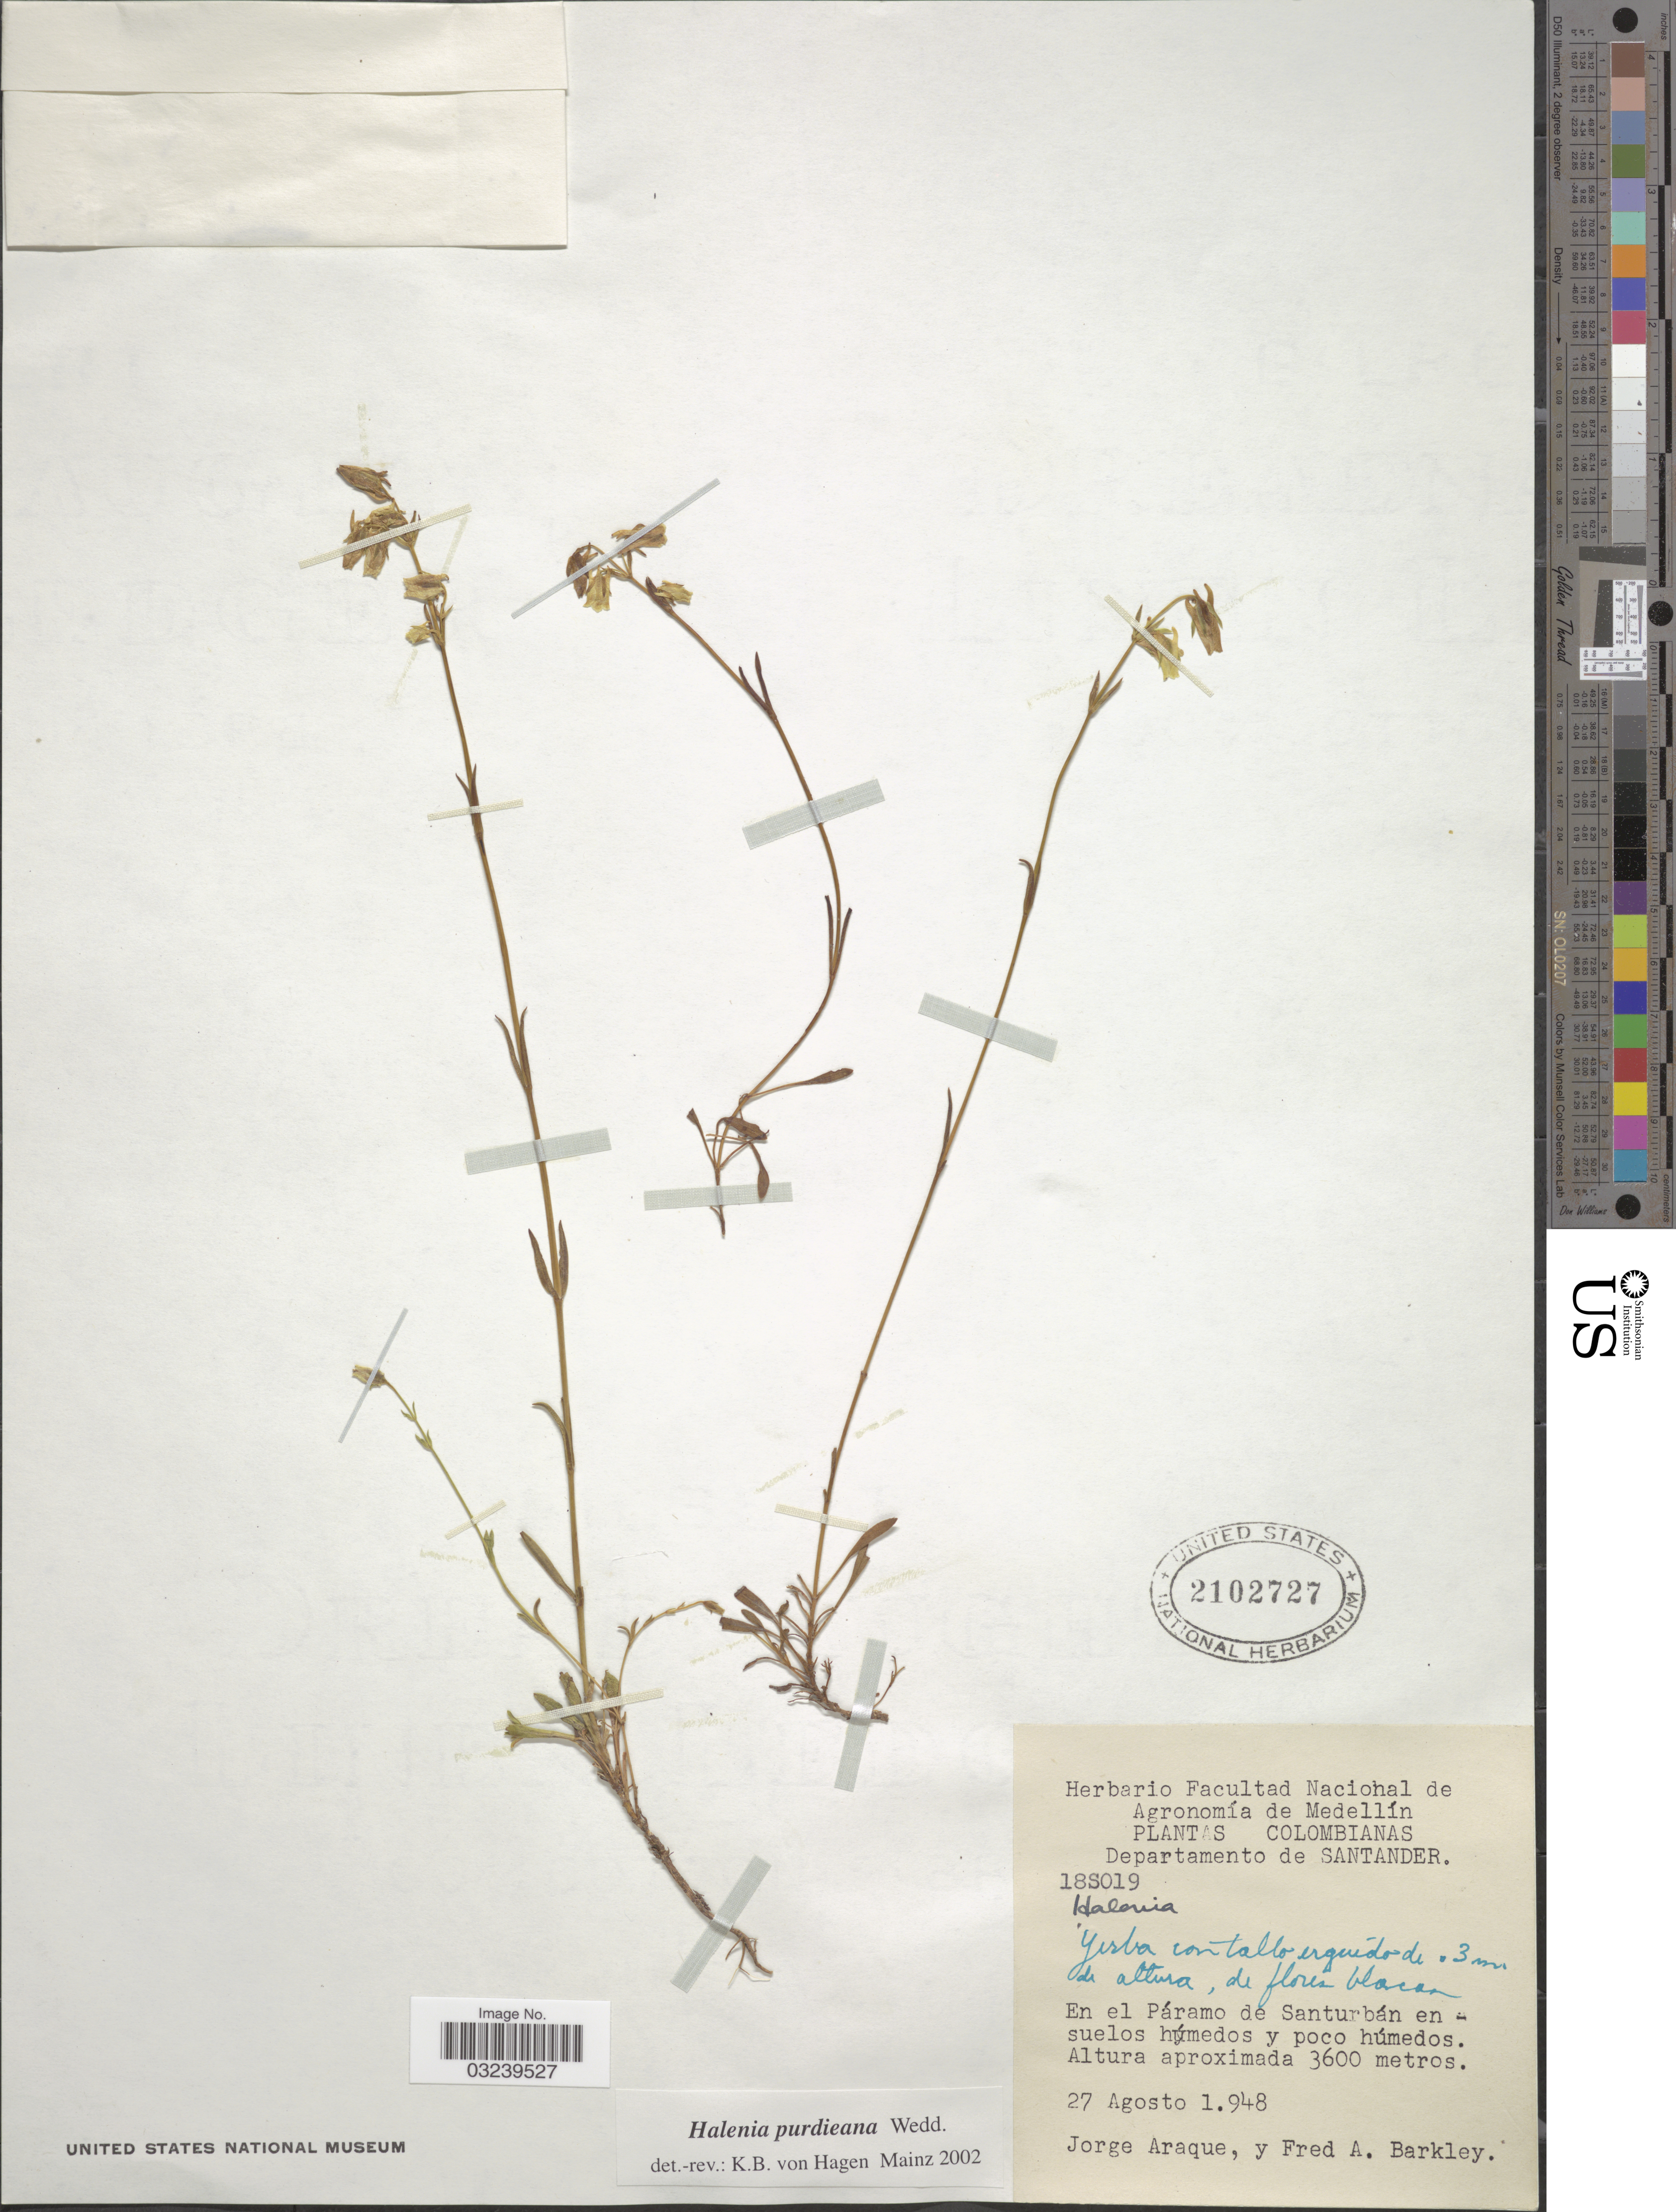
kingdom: Plantae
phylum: Tracheophyta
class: Magnoliopsida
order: Gentianales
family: Gentianaceae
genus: Halenia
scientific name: Halenia purdieana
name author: Wedd.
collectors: J. Araque & F. A. Barkley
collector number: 18S019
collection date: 1948-08-27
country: Colombia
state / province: Santander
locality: Departamento de Santander, En el Páramo de Santurbán en suelos húmedos y poco húmedos.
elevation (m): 3600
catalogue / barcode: US 2102727